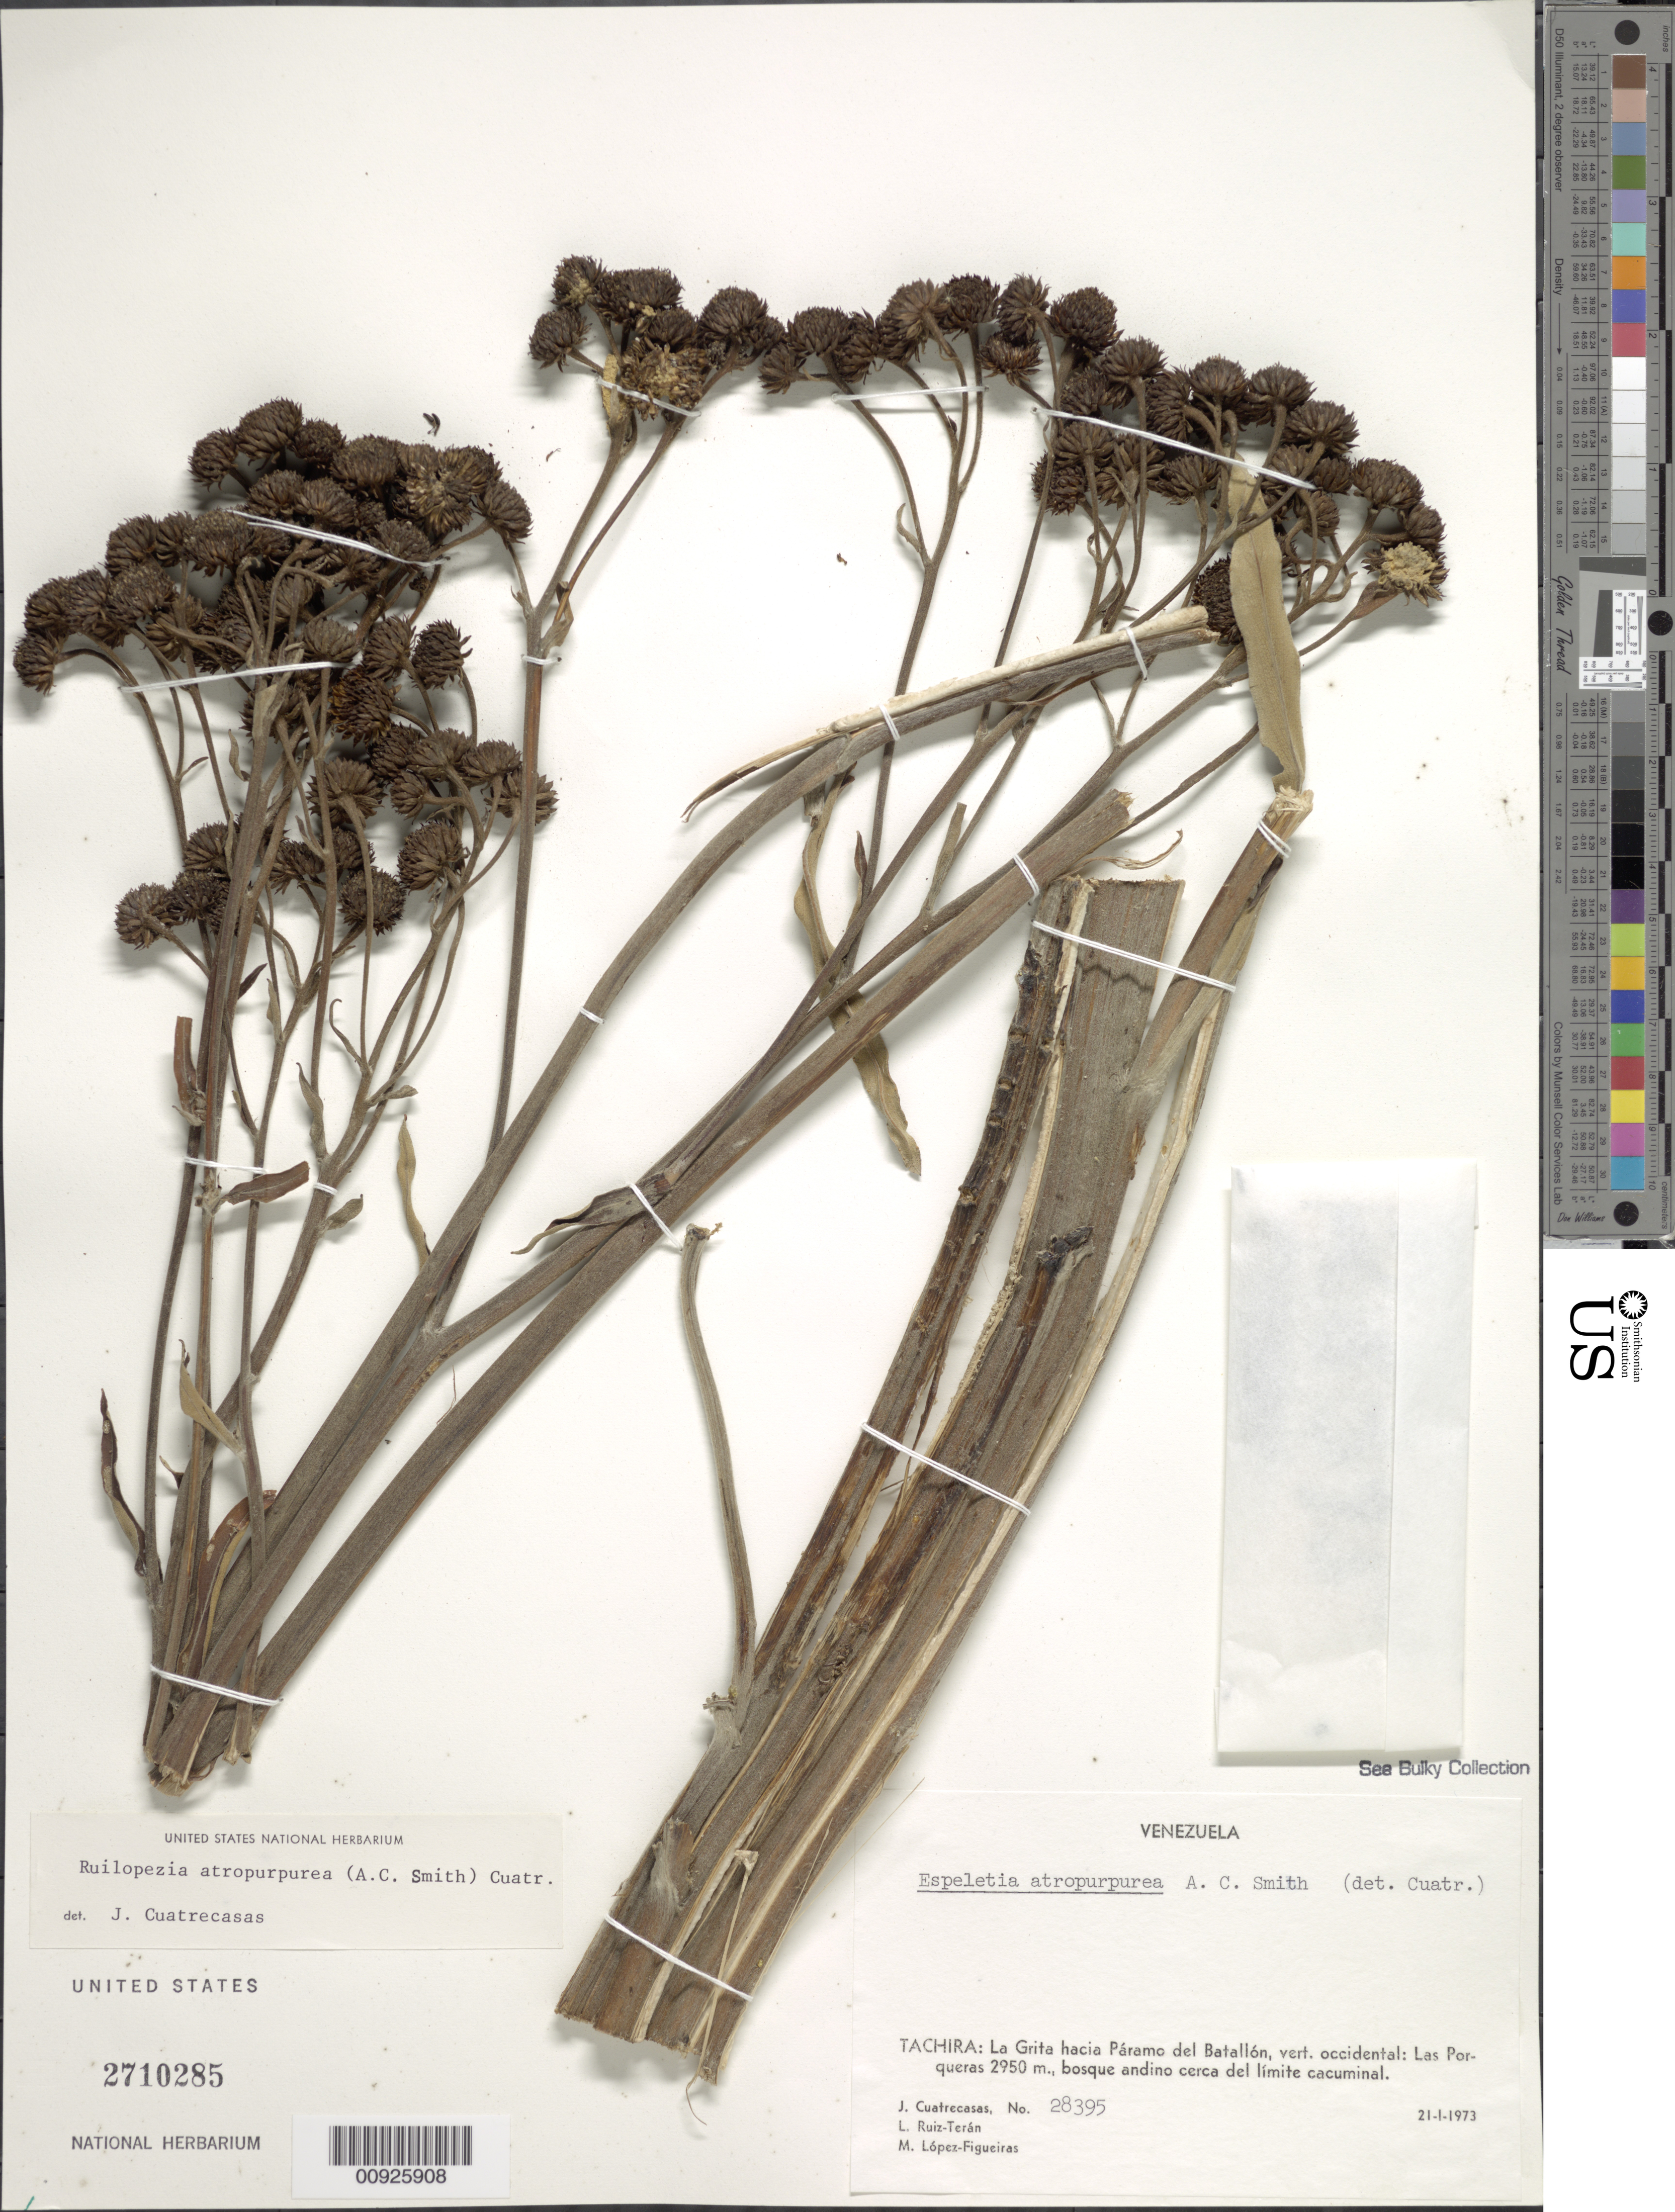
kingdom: Plantae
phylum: Tracheophyta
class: Magnoliopsida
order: Asterales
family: Asteraceae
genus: Ruilopezia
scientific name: Ruilopezia atropurpurea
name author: (A.C. Sm.) Cuatrec.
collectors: J. Cuatrecasas, L. E. Ruíz-Terán & M. López Figueiras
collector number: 28395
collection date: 1973-01-21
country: Venezuela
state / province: Táchira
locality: la Grita hacia el P. del Batallón, vert. Occidental: Las Porqueras.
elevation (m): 2950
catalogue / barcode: US 2710285